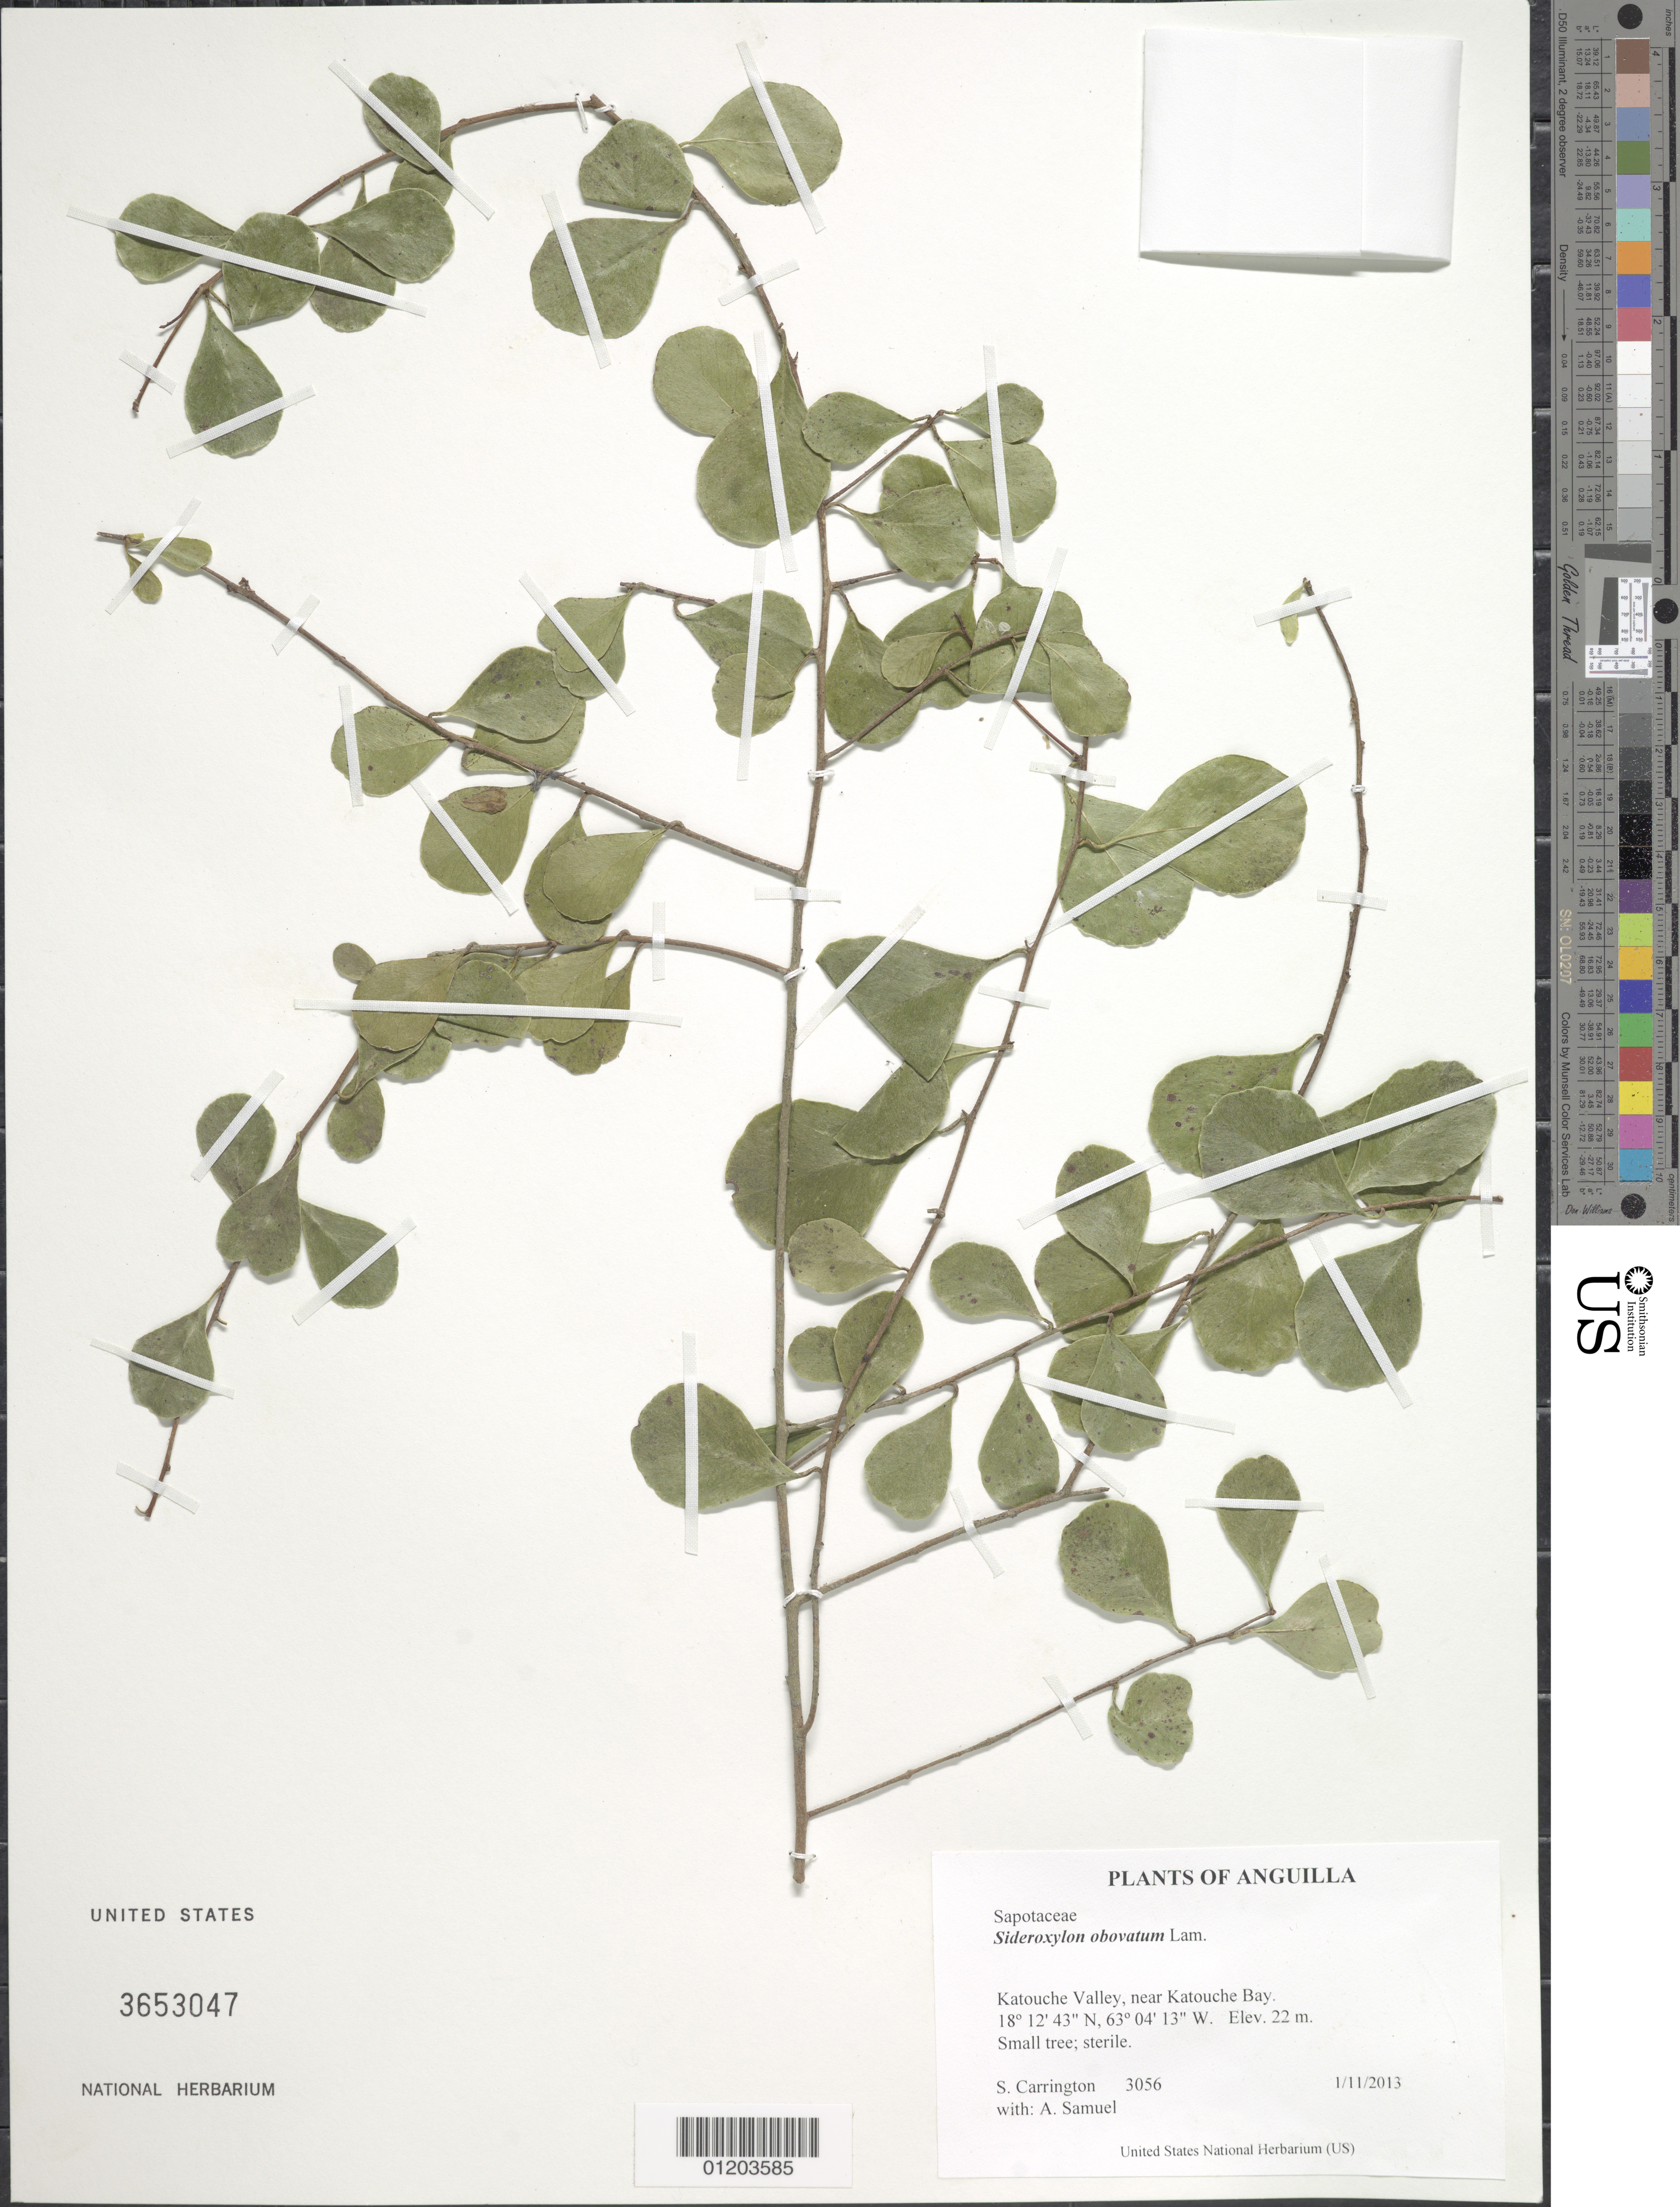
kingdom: Plantae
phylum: Tracheophyta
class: Magnoliopsida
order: Ericales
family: Sapotaceae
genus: Sideroxylon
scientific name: Sideroxylon obovatum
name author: Lam.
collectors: C. M. S. Carrington & A. Samuel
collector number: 3056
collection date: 2013-01-10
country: Anguilla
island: Anguilla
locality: Katouche Valley, near Katouche Bay.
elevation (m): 22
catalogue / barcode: US 3653047